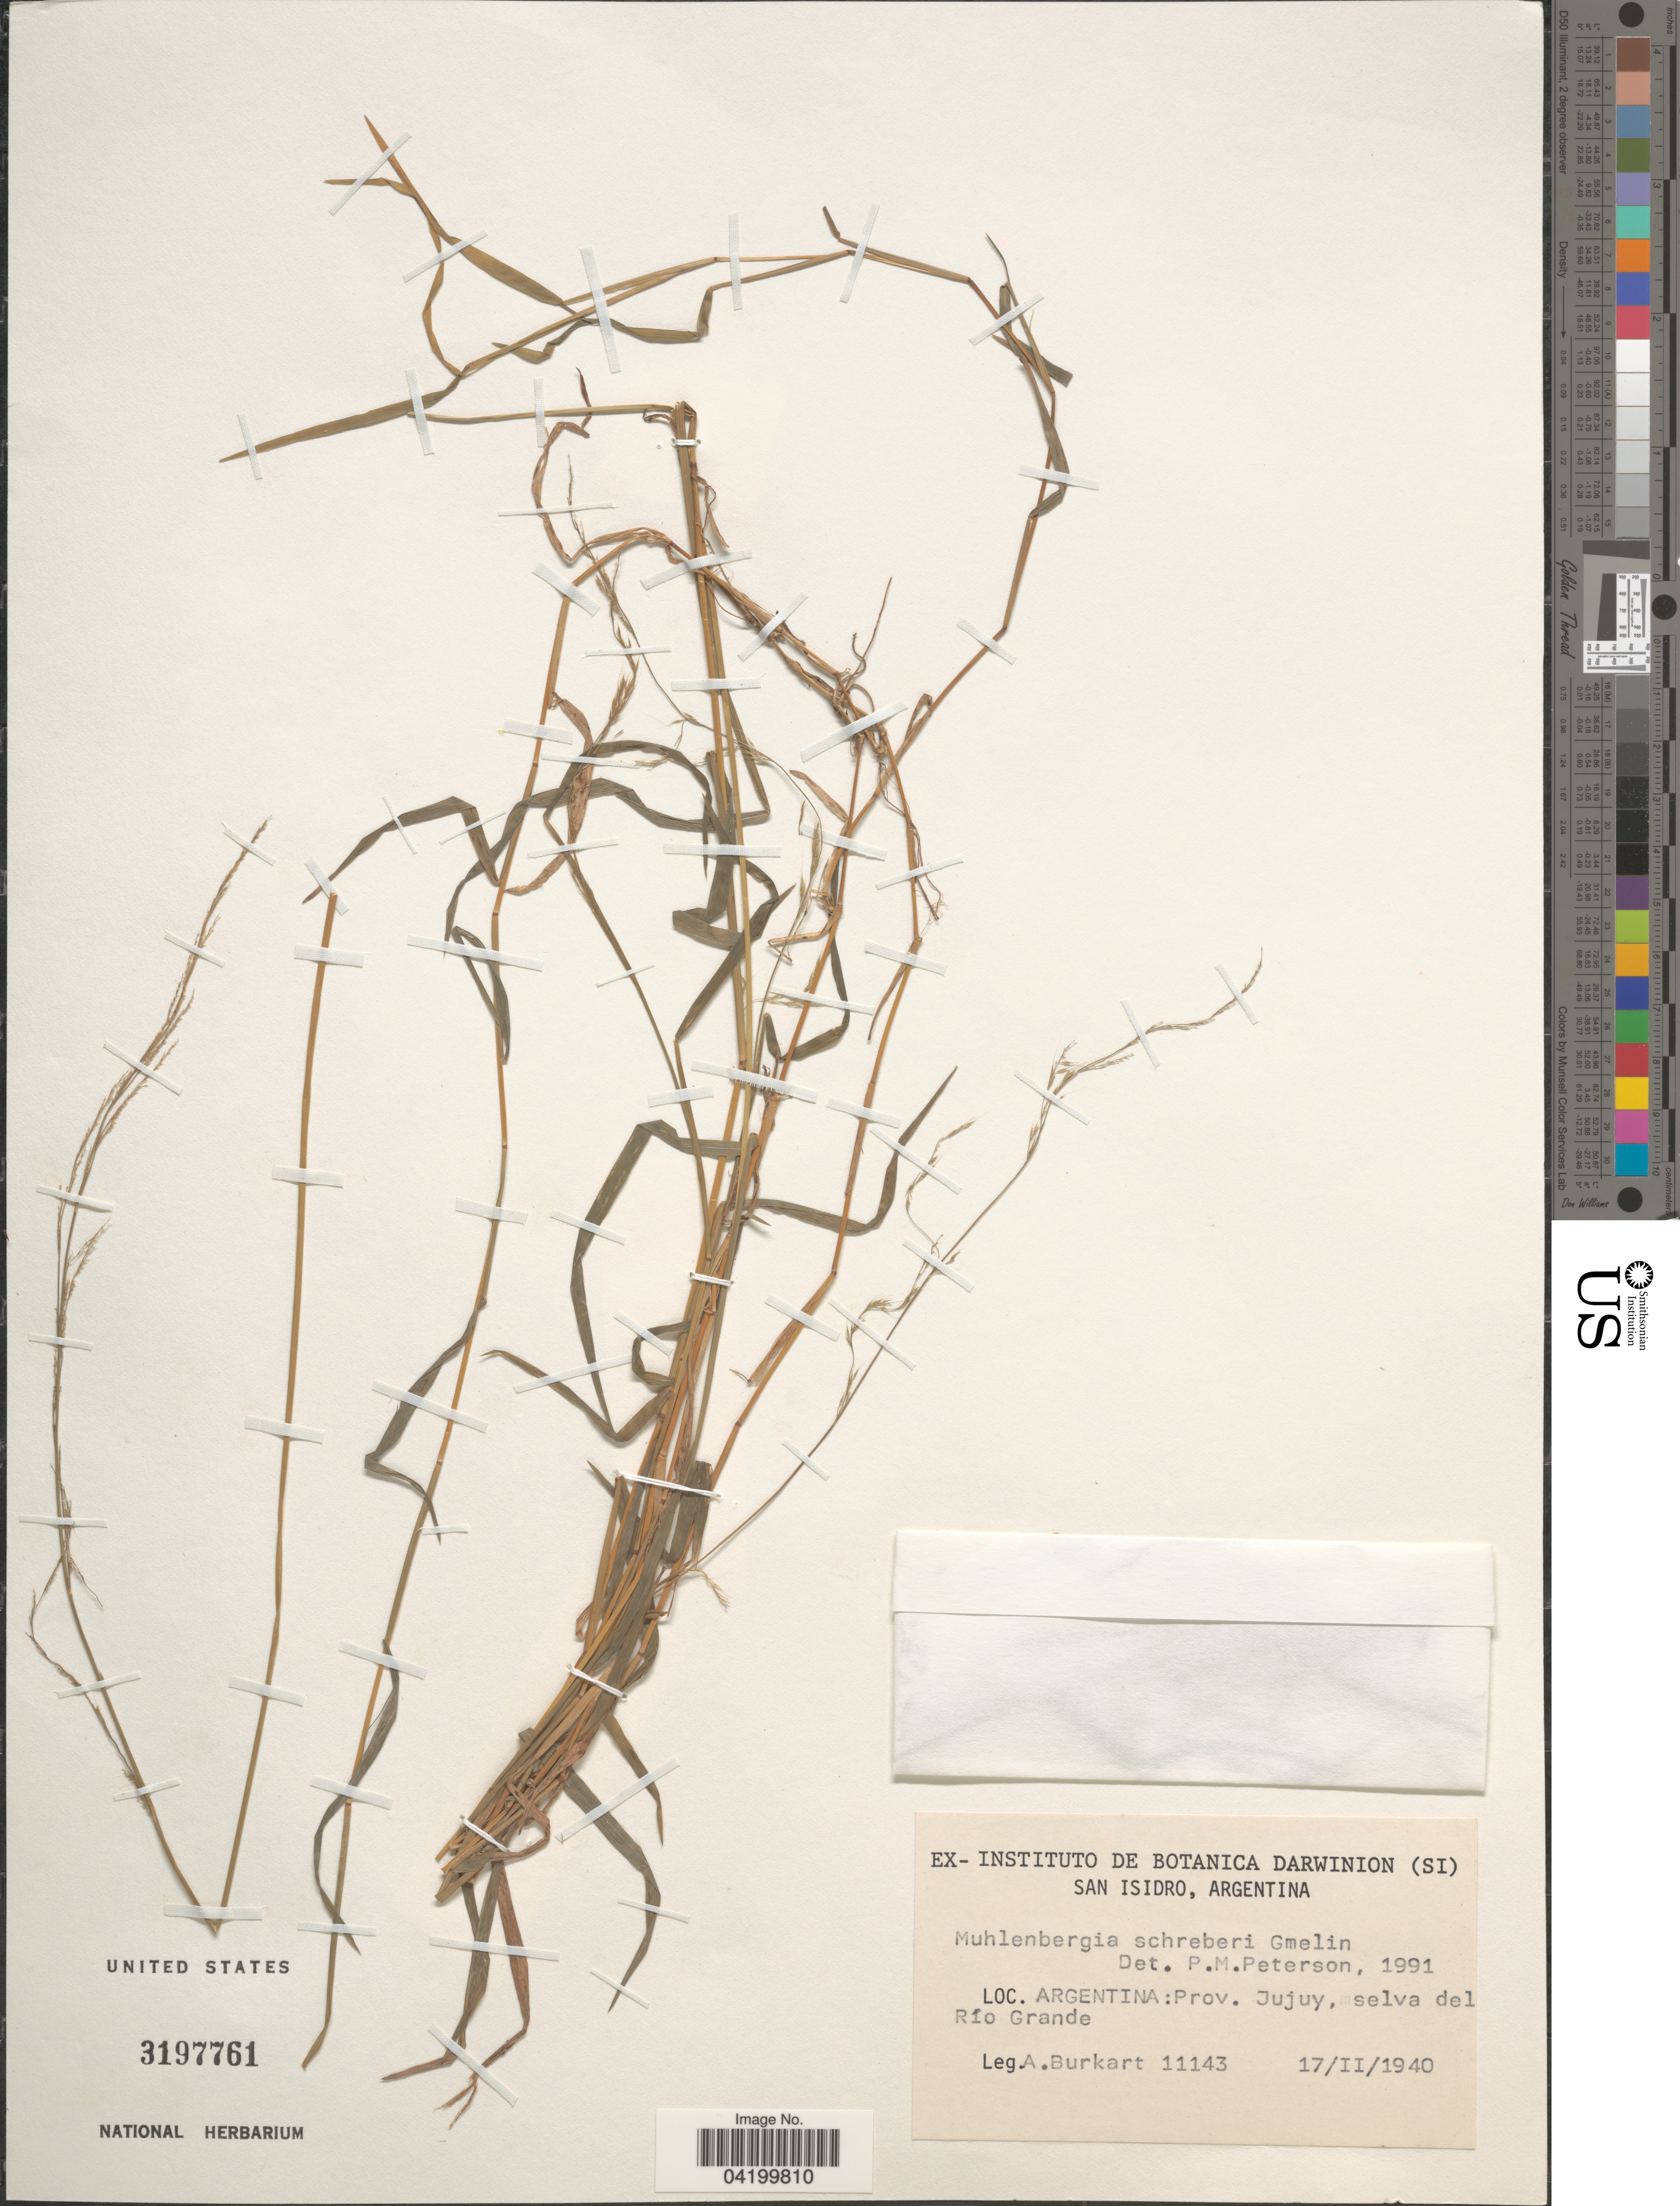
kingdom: Plantae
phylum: Tracheophyta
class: Liliopsida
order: Poales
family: Poaceae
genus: Muhlenbergia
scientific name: Muhlenbergia schreberi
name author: J.F. Gmel.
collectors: A. E. Burkart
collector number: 11143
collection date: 1940-02-17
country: Argentina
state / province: Jujuy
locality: Selva del Río Grande.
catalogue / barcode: US 3197761